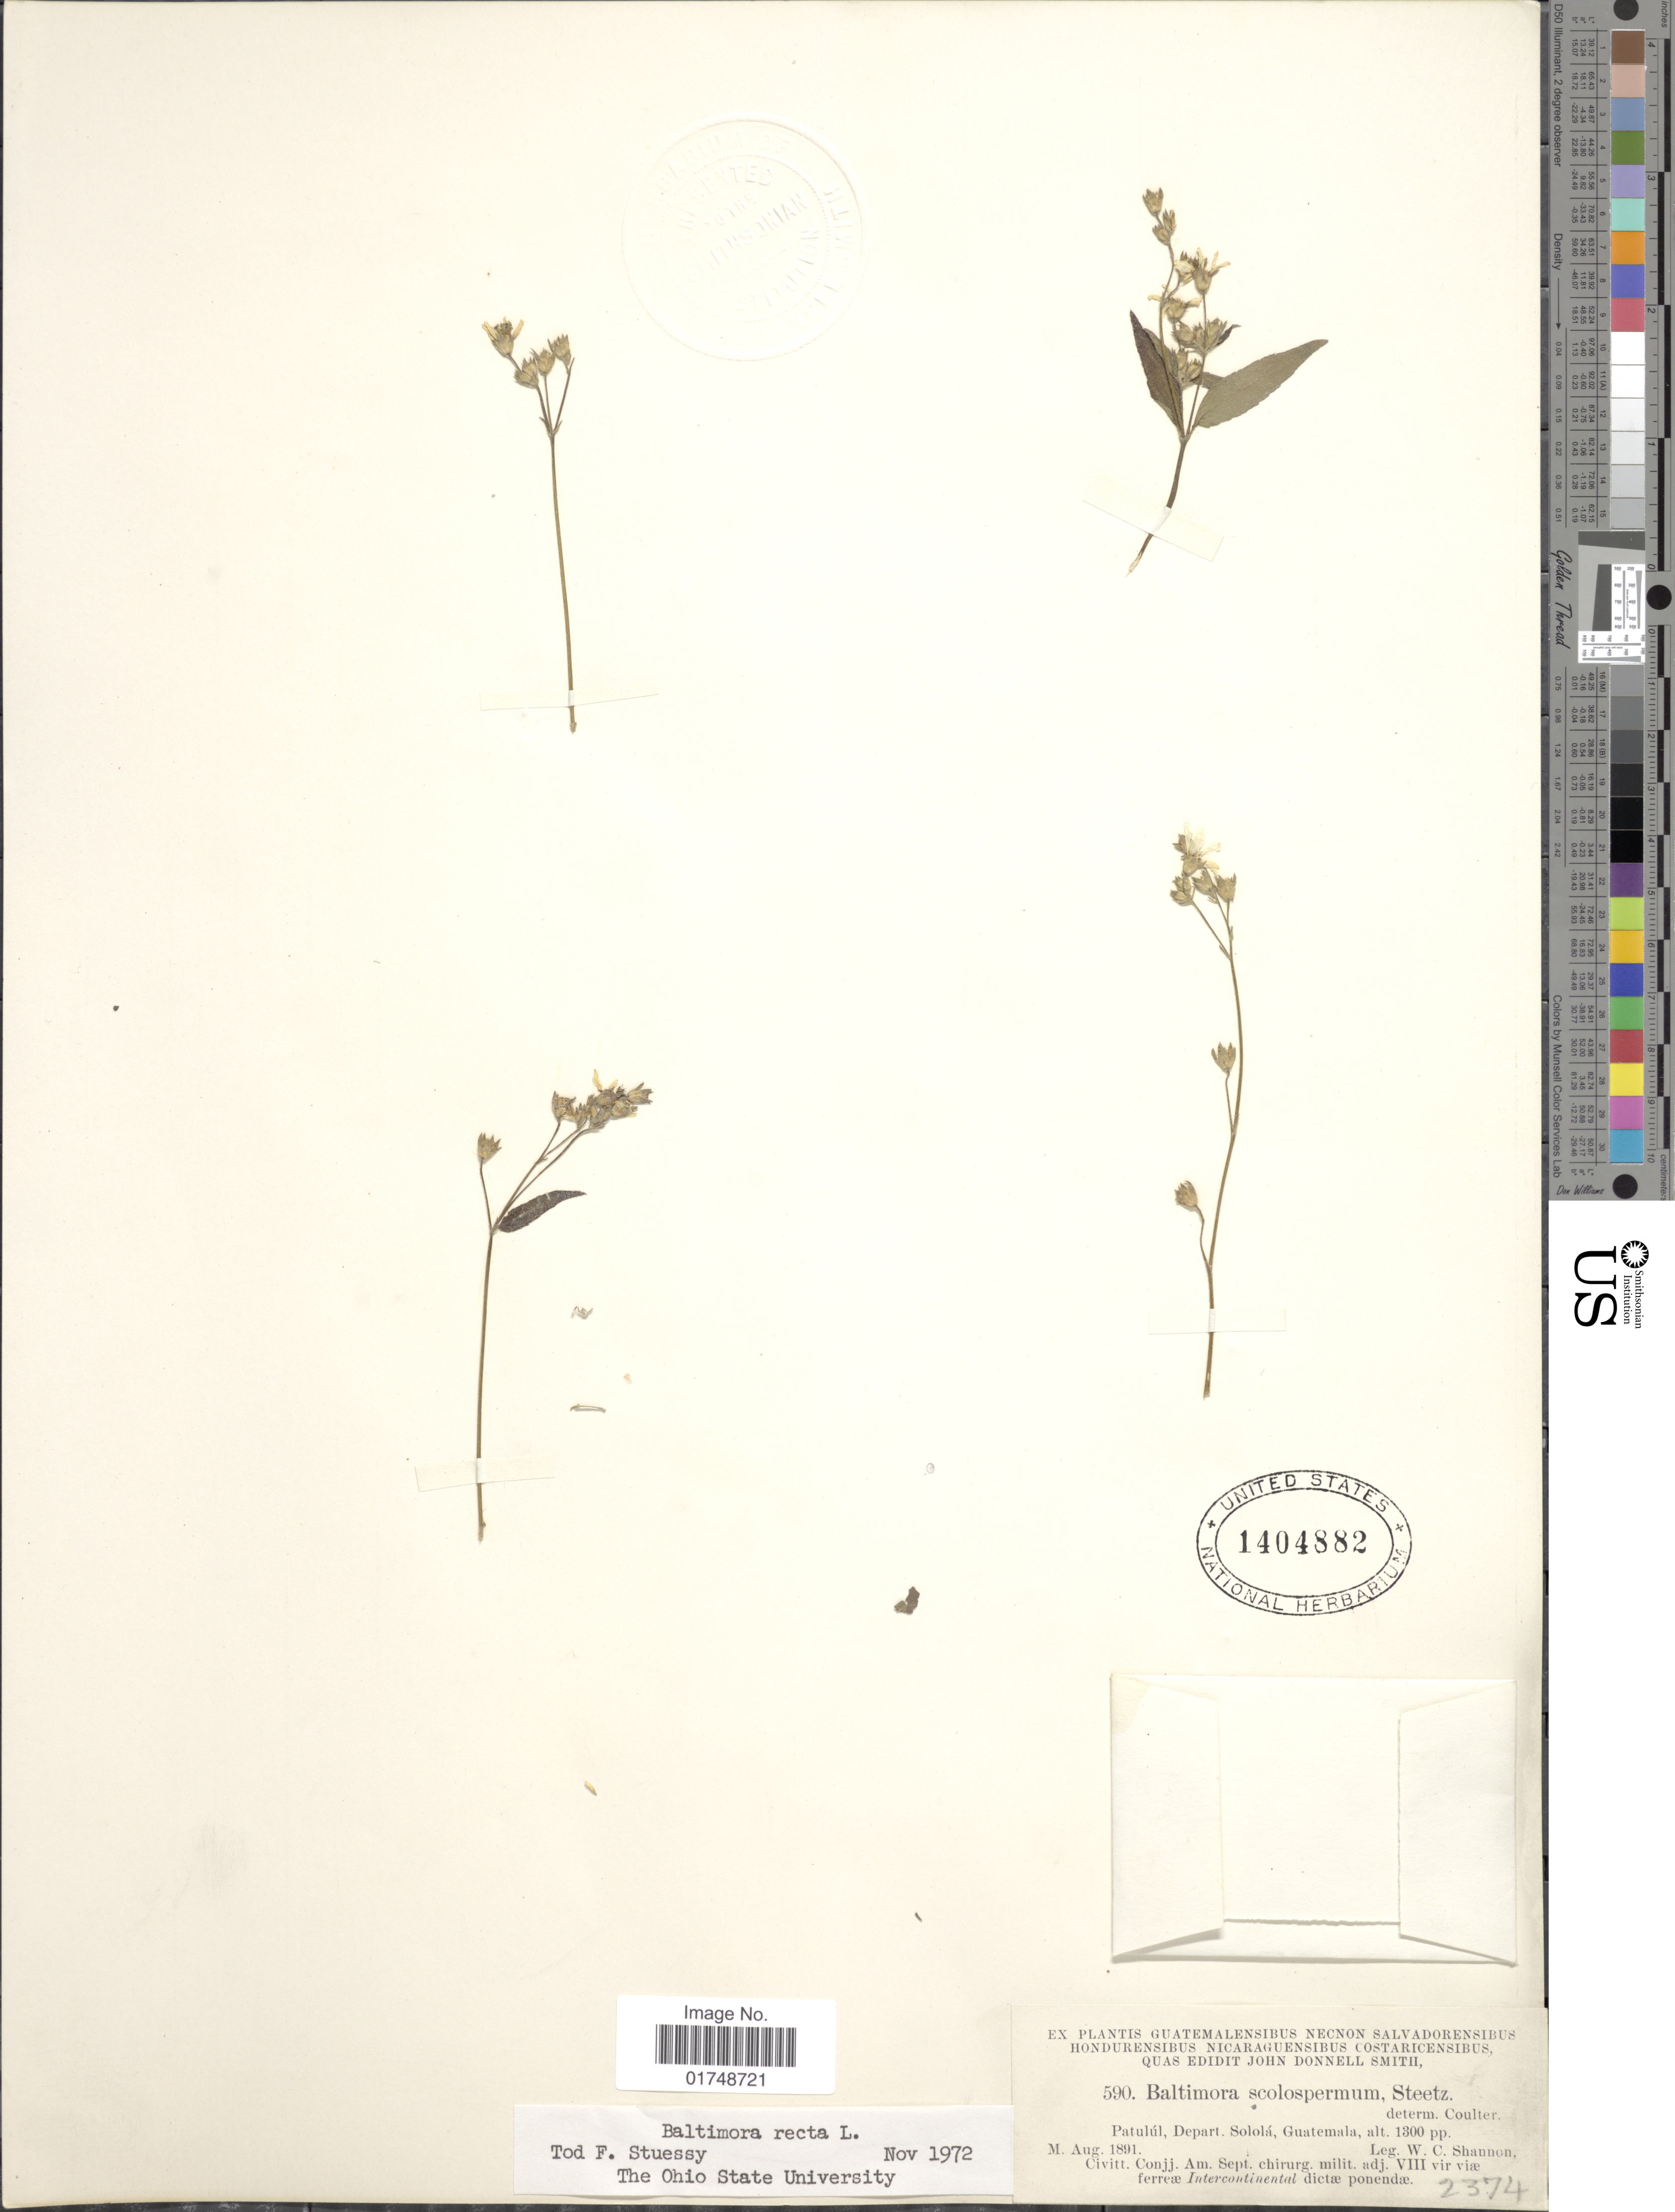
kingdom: Plantae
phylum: Tracheophyta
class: Magnoliopsida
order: Asterales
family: Asteraceae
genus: Baltimora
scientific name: Baltimora recta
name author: L.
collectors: W. C. Shannon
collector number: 590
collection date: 1891-08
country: Guatemala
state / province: Sololá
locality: Patulul, Depart. Solola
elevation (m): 396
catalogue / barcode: US 1404882